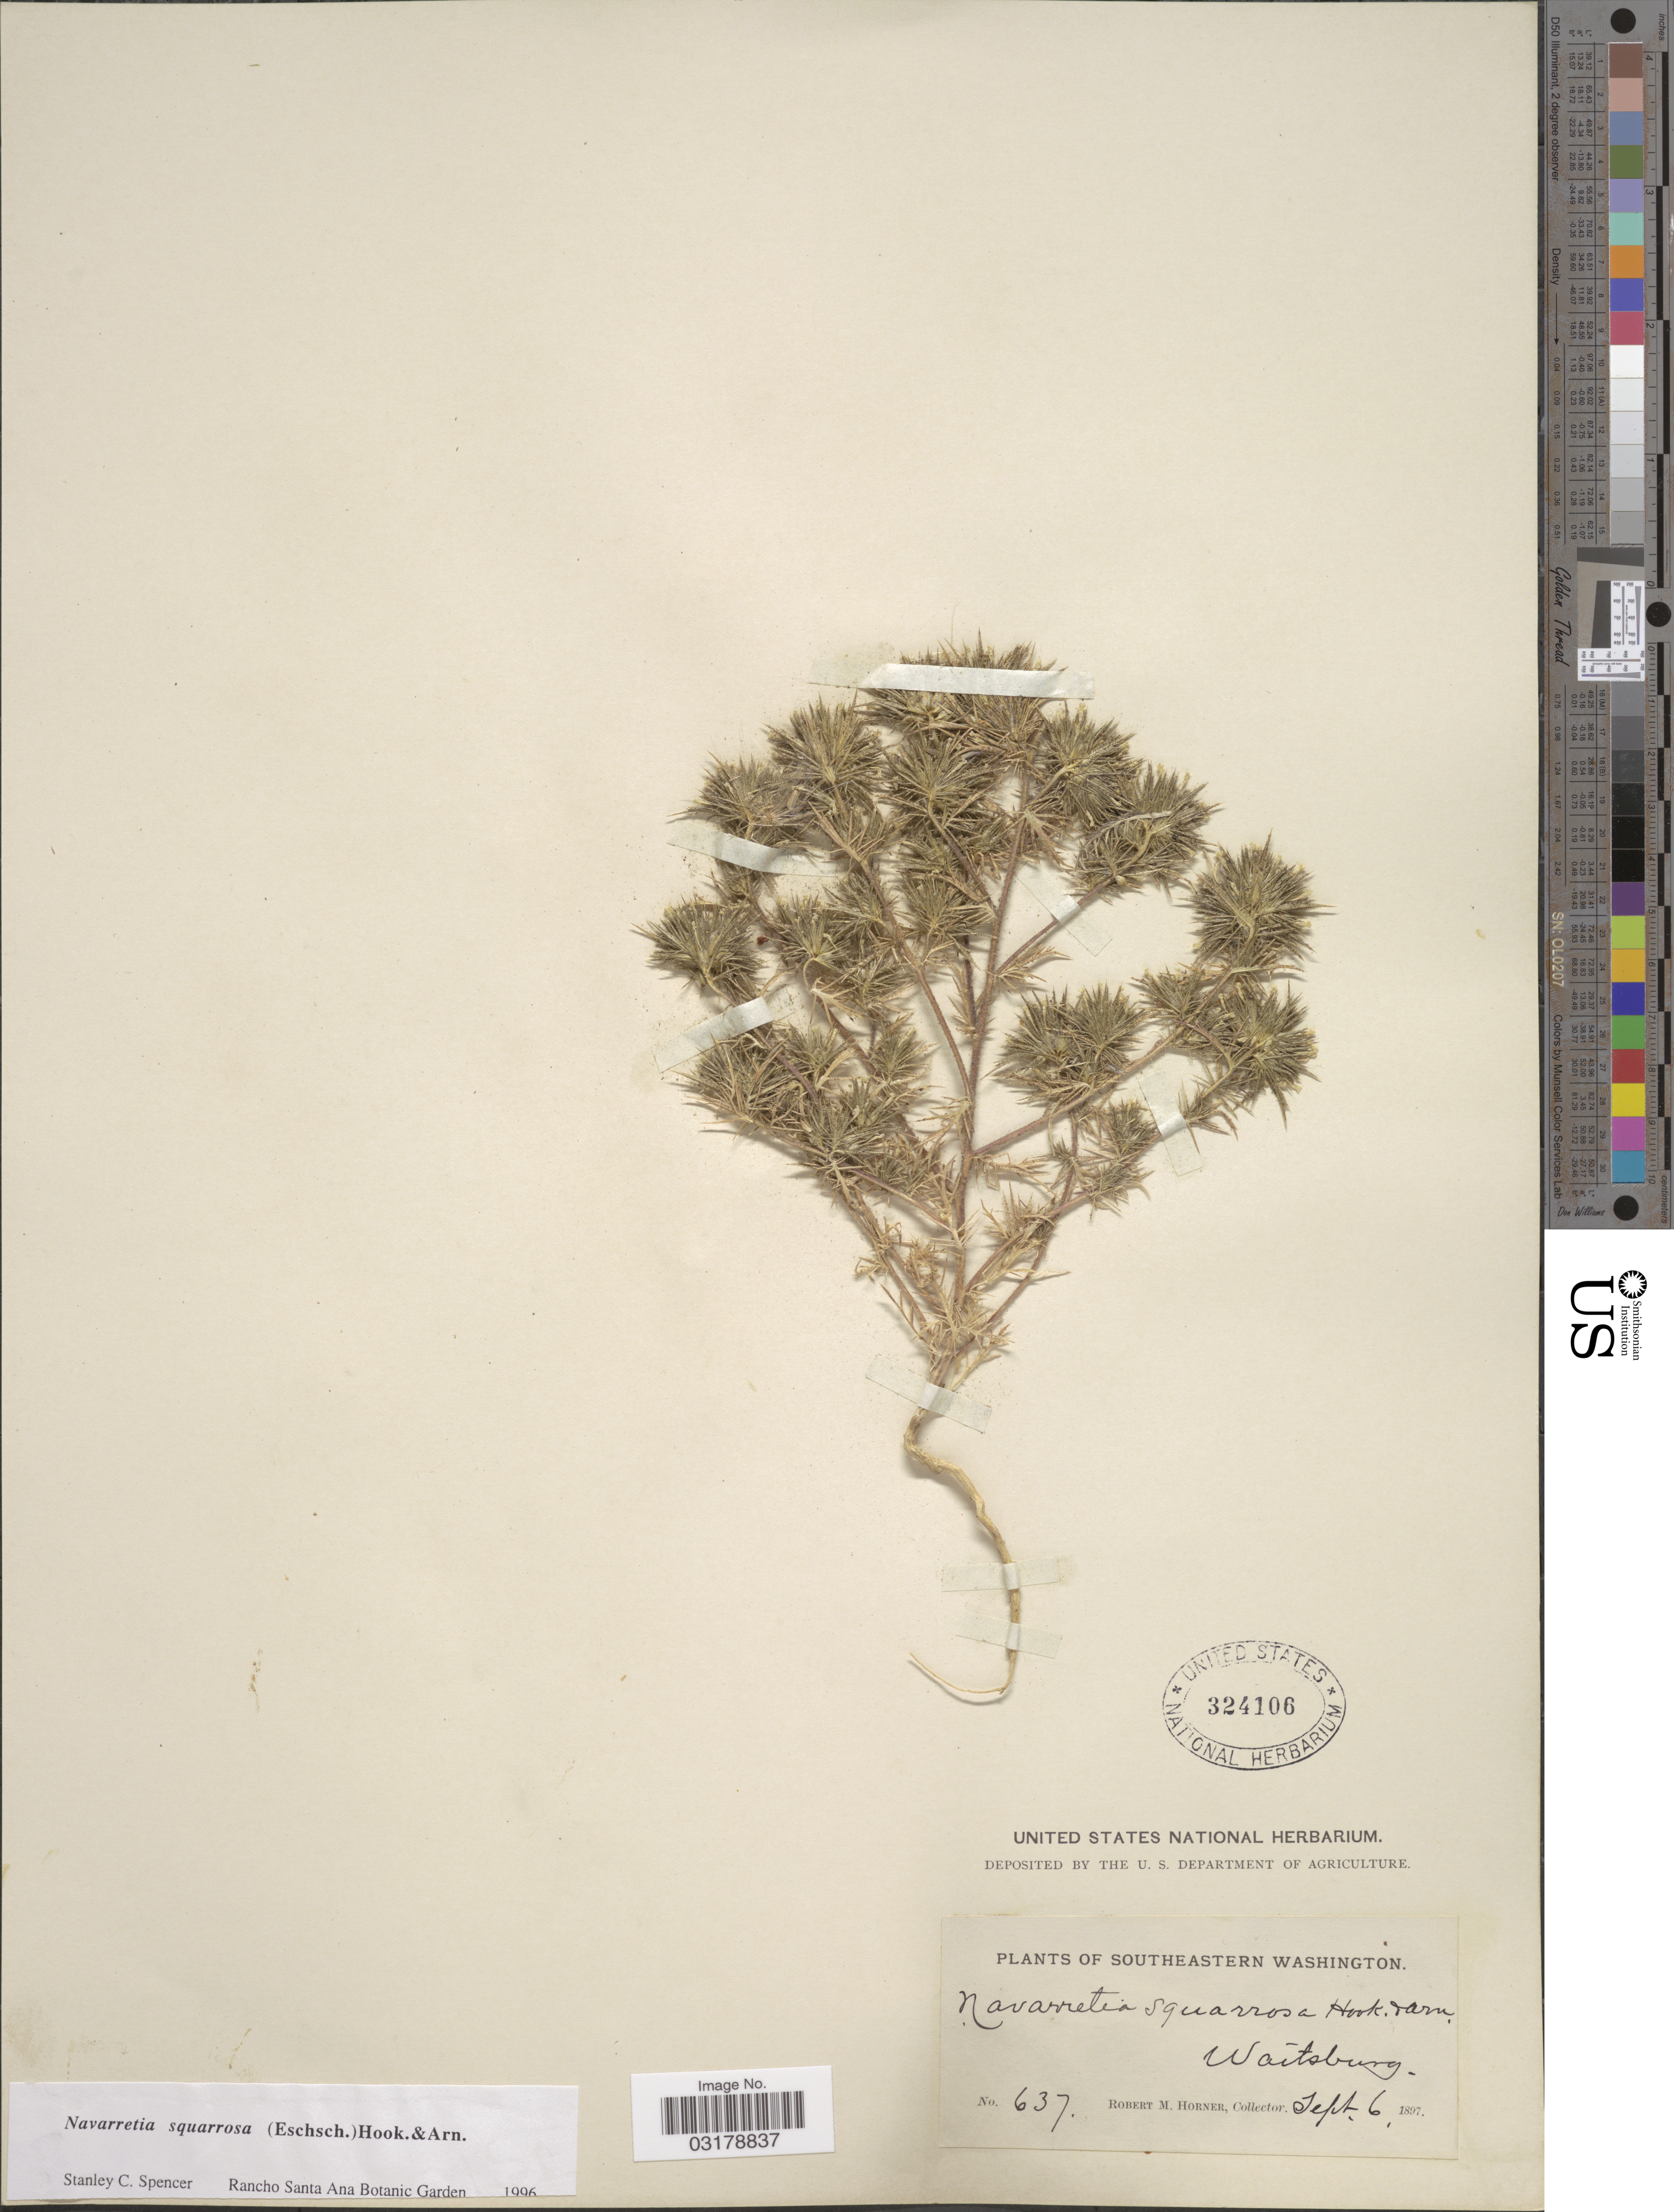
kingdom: Plantae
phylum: Tracheophyta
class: Magnoliopsida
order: Ericales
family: Polemoniaceae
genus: Navarretia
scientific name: Navarretia squarrosa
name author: (Eschsch.) Hook. & Arn.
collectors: R. Horner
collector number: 637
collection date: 1897-09-06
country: United States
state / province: Washington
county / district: Walla Walla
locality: Southeastern Washington. Waitsburg.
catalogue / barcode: US 324106